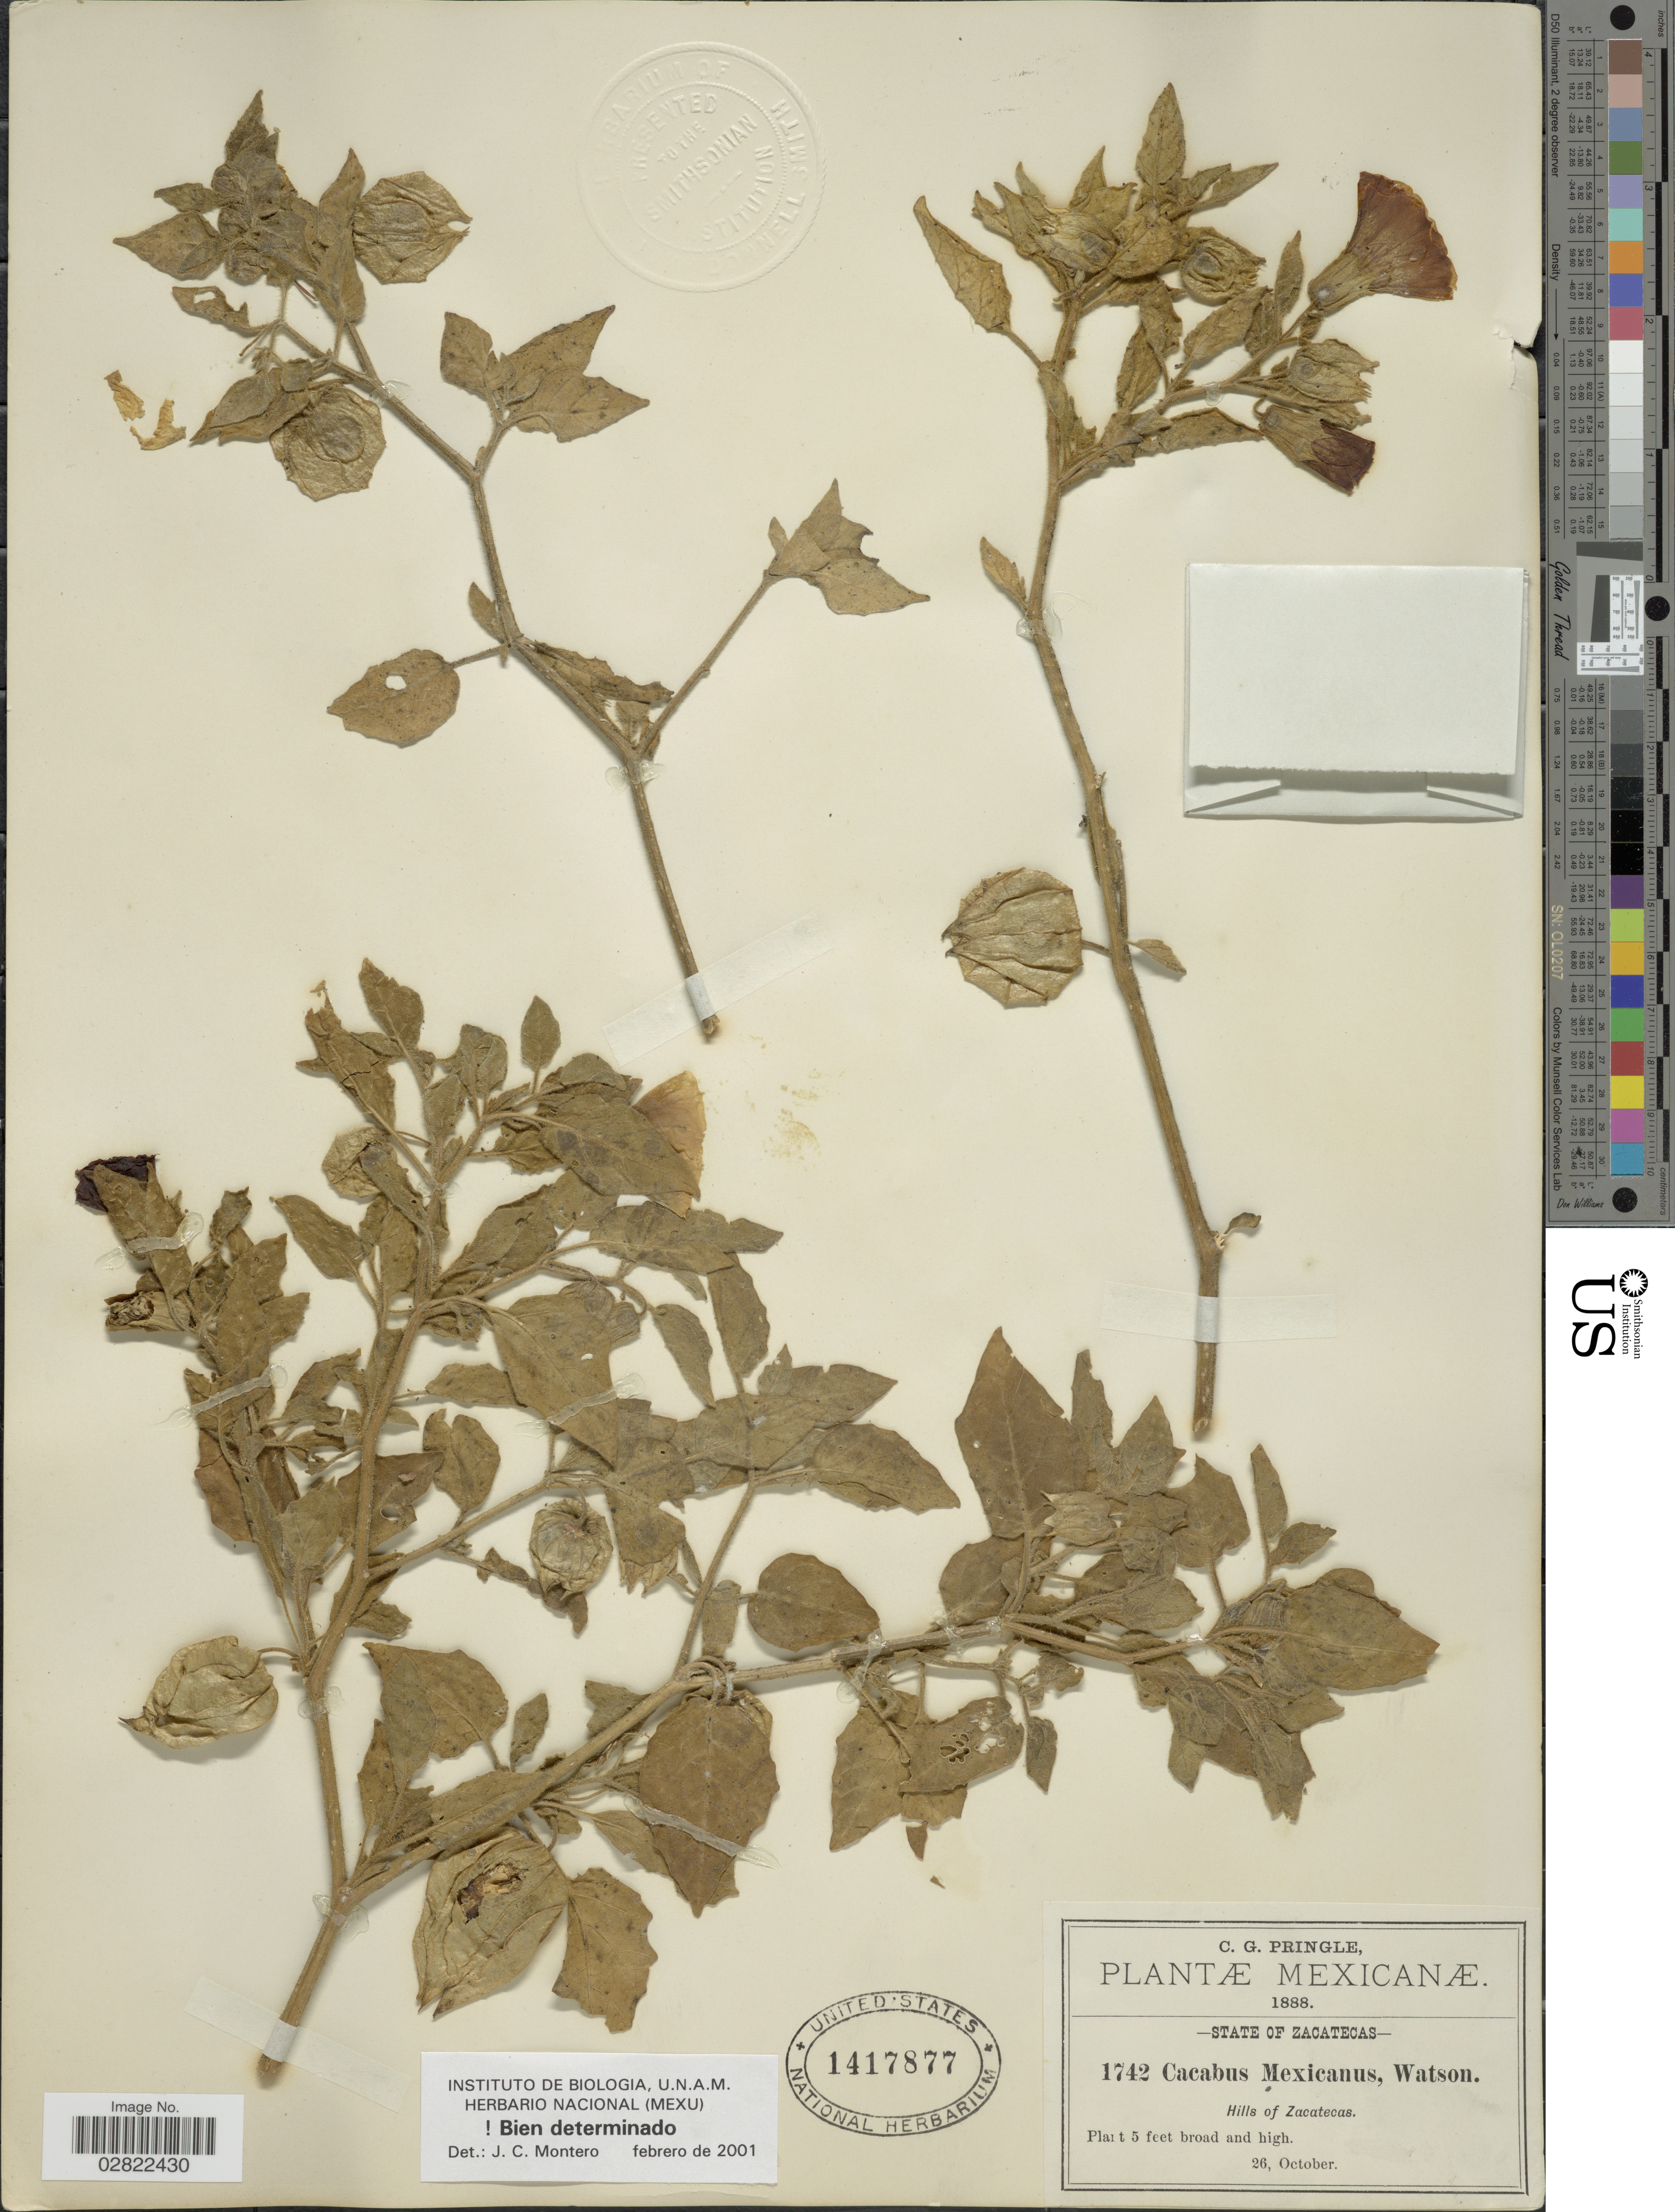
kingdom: Plantae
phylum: Tracheophyta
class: Magnoliopsida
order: Solanales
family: Solanaceae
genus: Cacabus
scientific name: Cacabus mexicanus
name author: S. Watson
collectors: C. G. Pringle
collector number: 1742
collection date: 1888-10-26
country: Mexico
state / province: Zacatecas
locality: Hills of Zacatecas.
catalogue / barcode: US 1417877